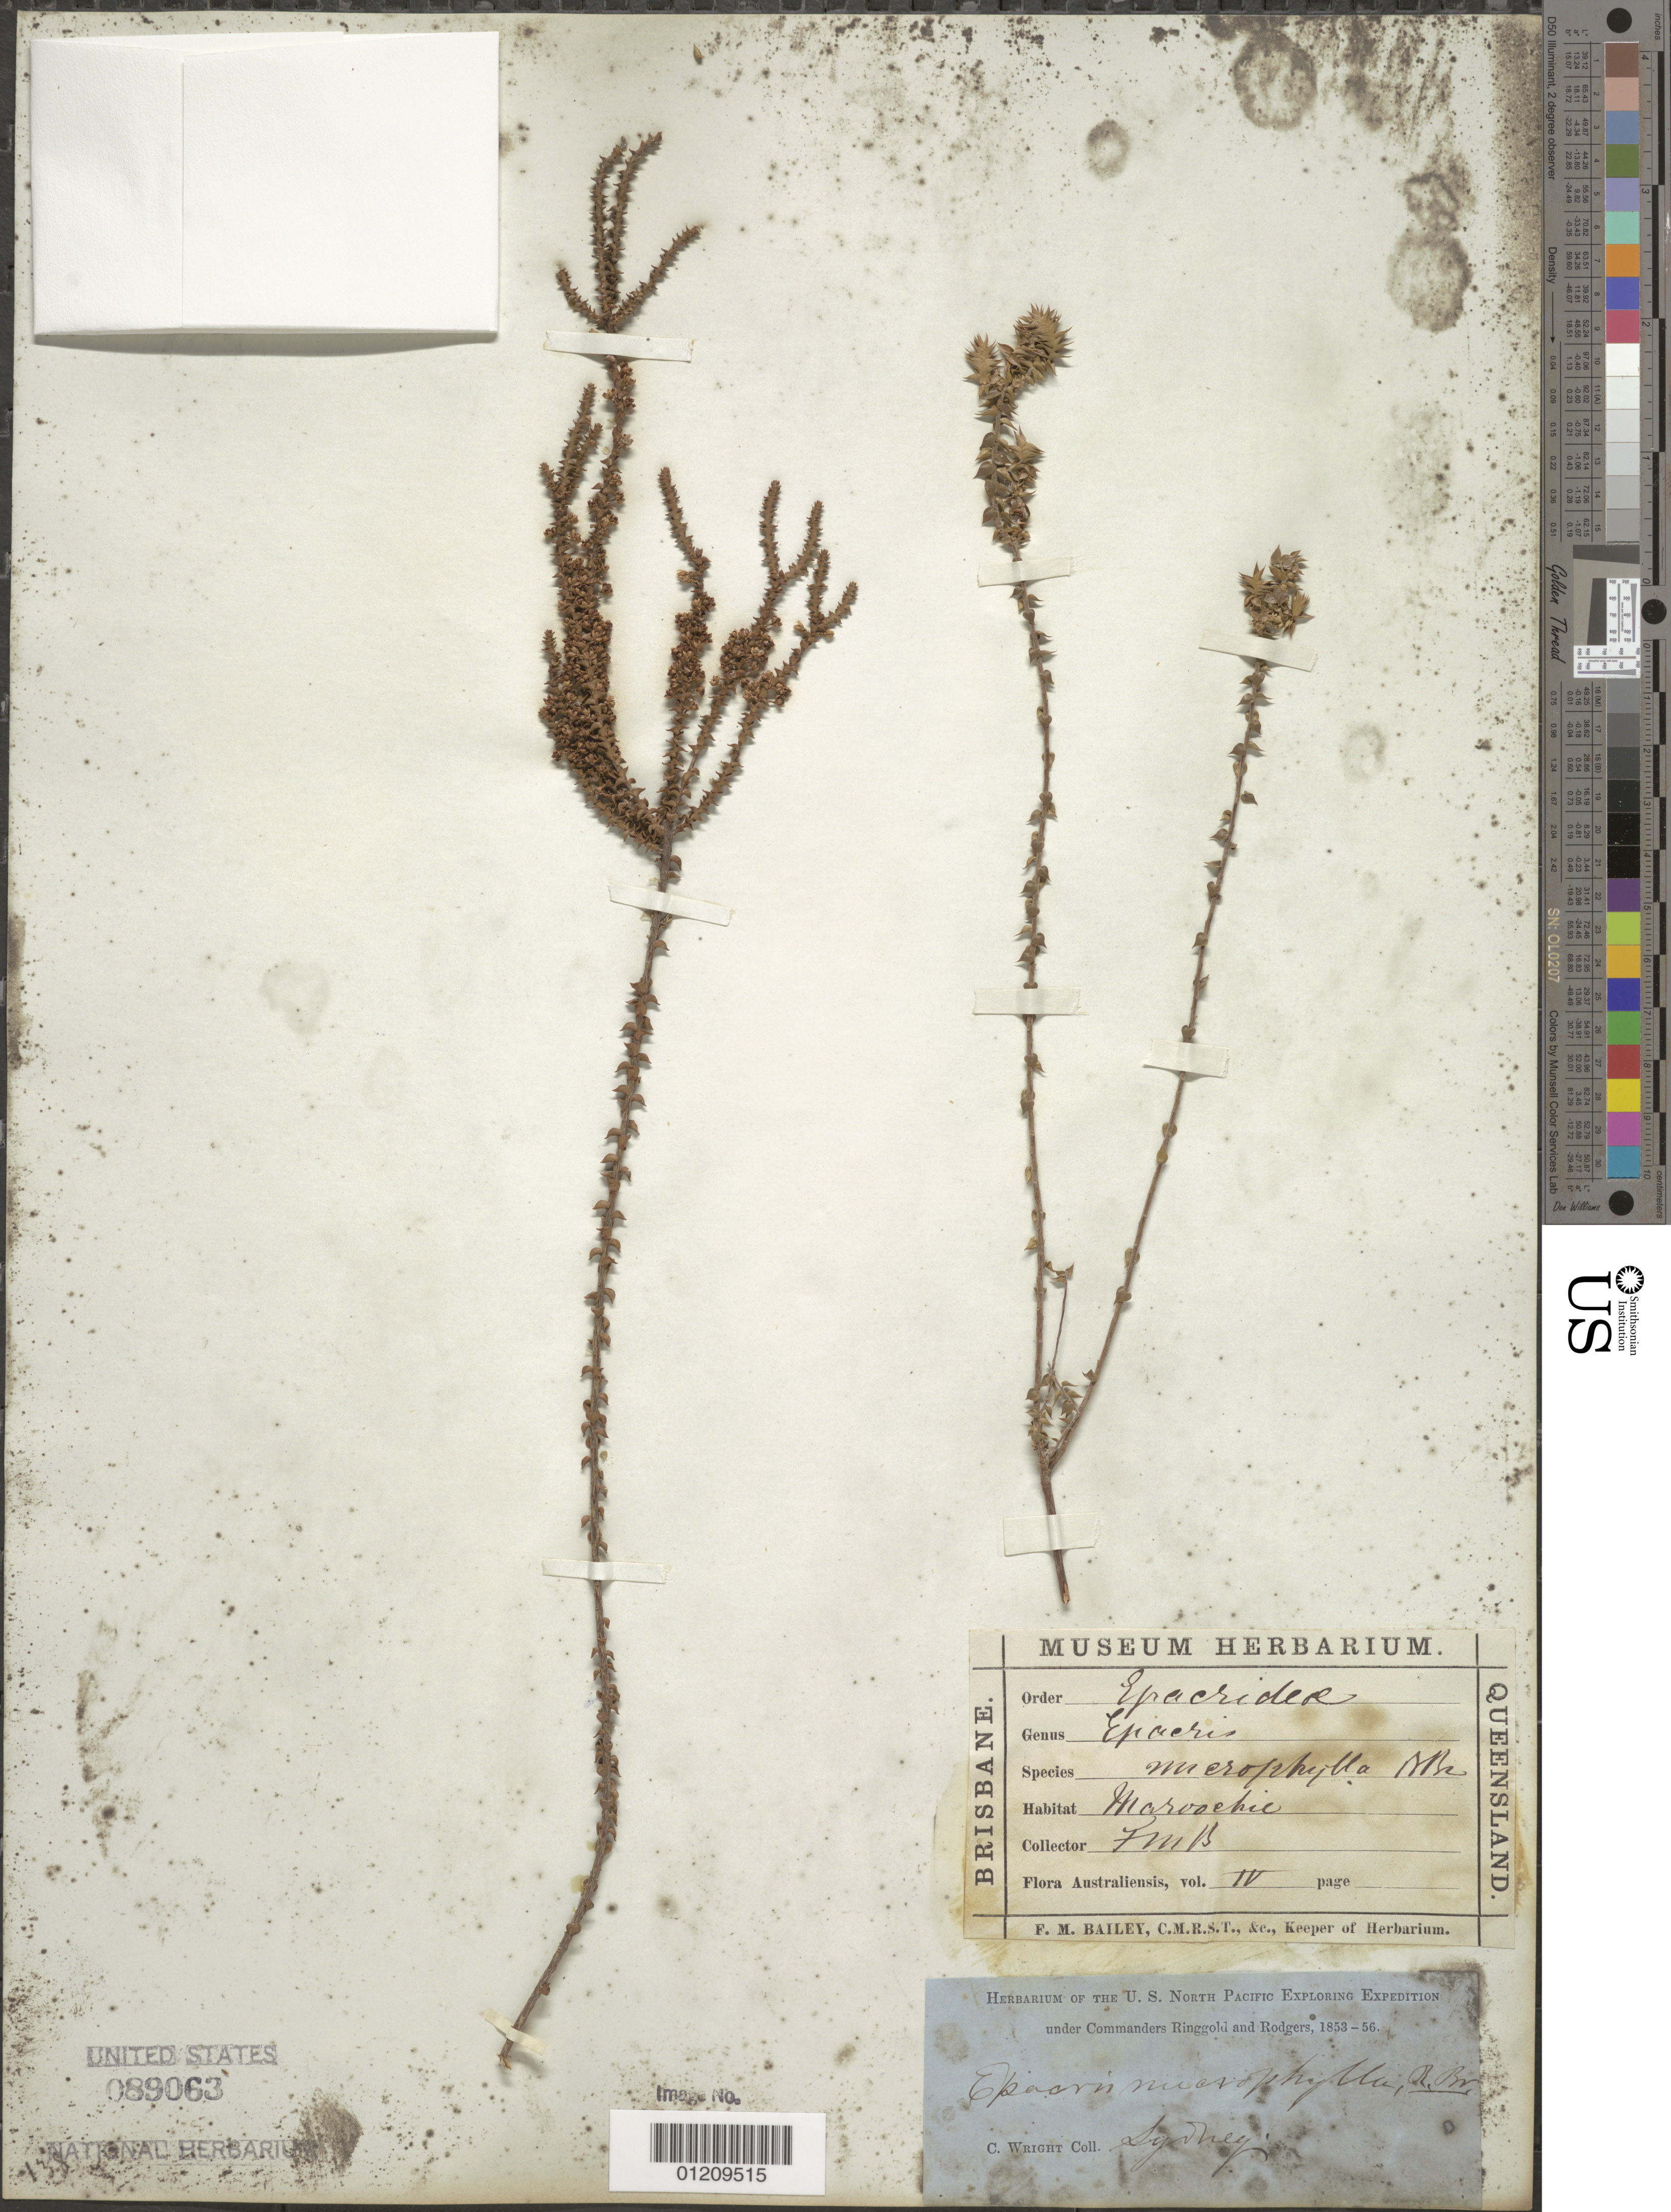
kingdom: Plantae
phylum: Tracheophyta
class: Magnoliopsida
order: Ericales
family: Ericaceae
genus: Epacris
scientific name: Epacris microphylla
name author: R. Br.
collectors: C. Wright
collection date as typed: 1853 to -- -- 1856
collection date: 1853/1856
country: Australia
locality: Sydney.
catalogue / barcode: US 89063